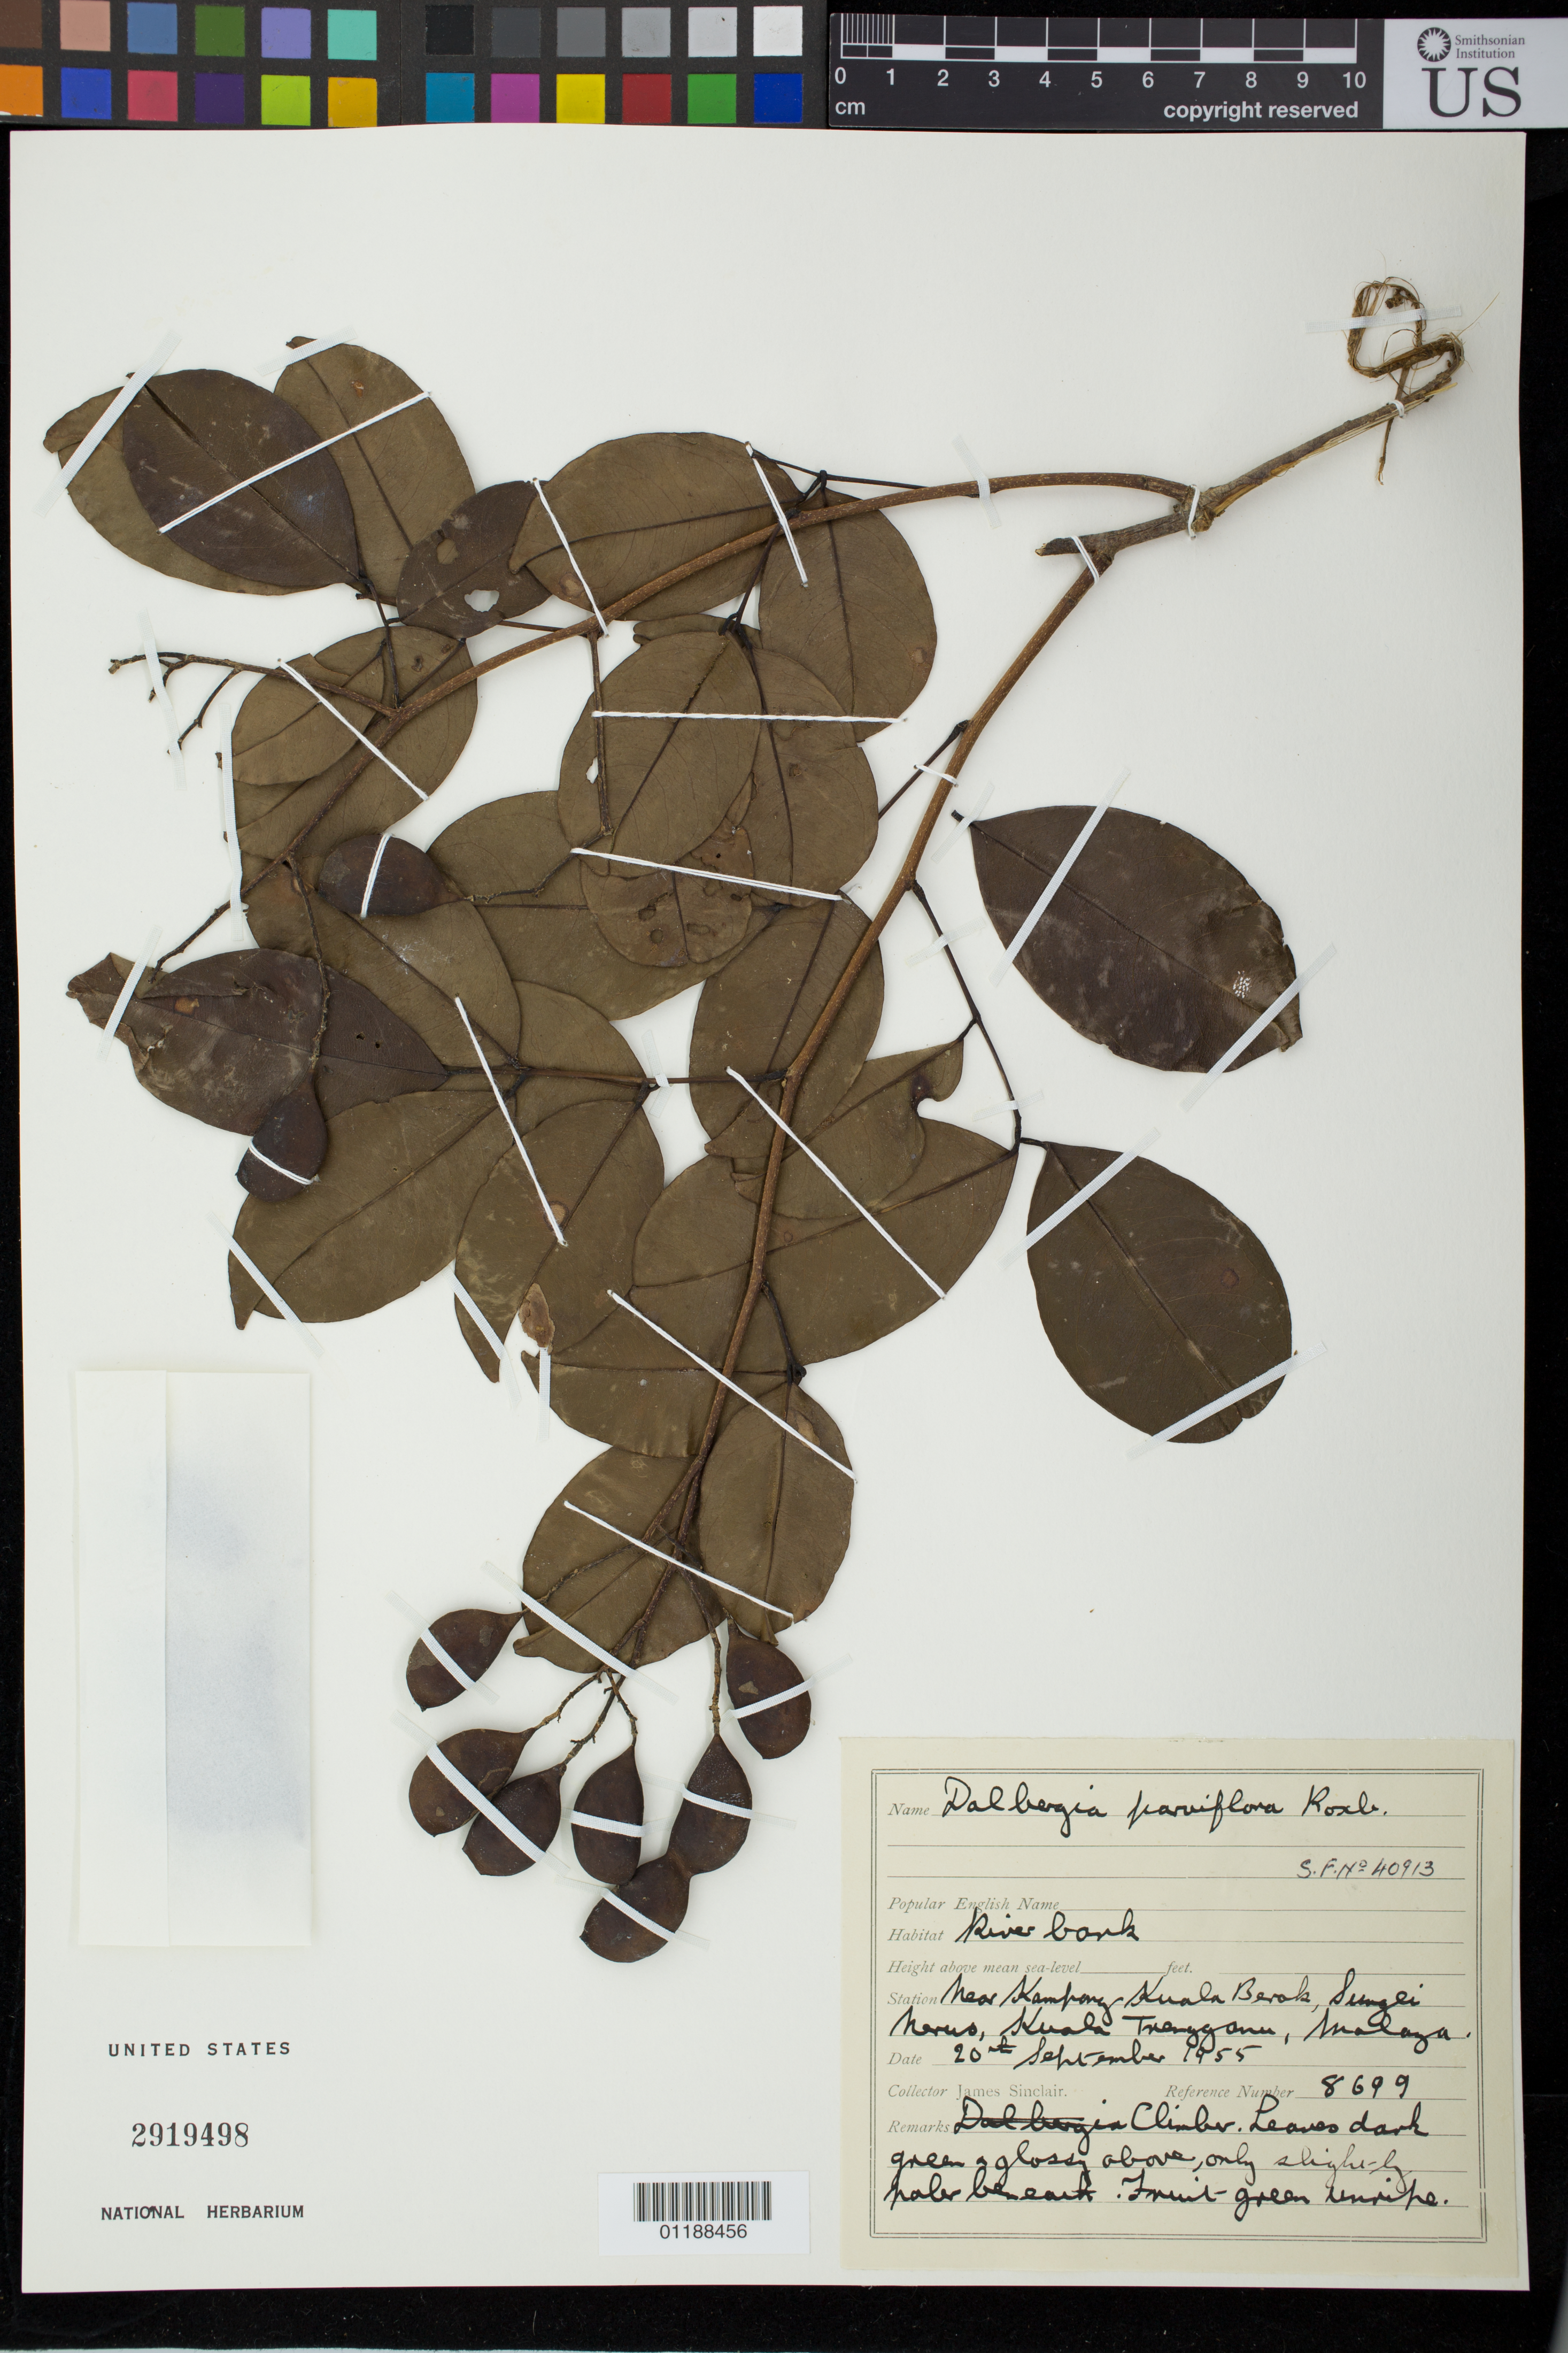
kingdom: Plantae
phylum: Tracheophyta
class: Magnoliopsida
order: Fabales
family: Fabaceae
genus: Dalbergia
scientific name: Dalbergia parviflora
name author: Roxb.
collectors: J. Sinclair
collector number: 40913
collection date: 1955-09-20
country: Malaysia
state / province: Terengganu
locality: Near Kampong Kuala Berak, Sungli Nerus, Kuala Trengganu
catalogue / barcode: US 2919498